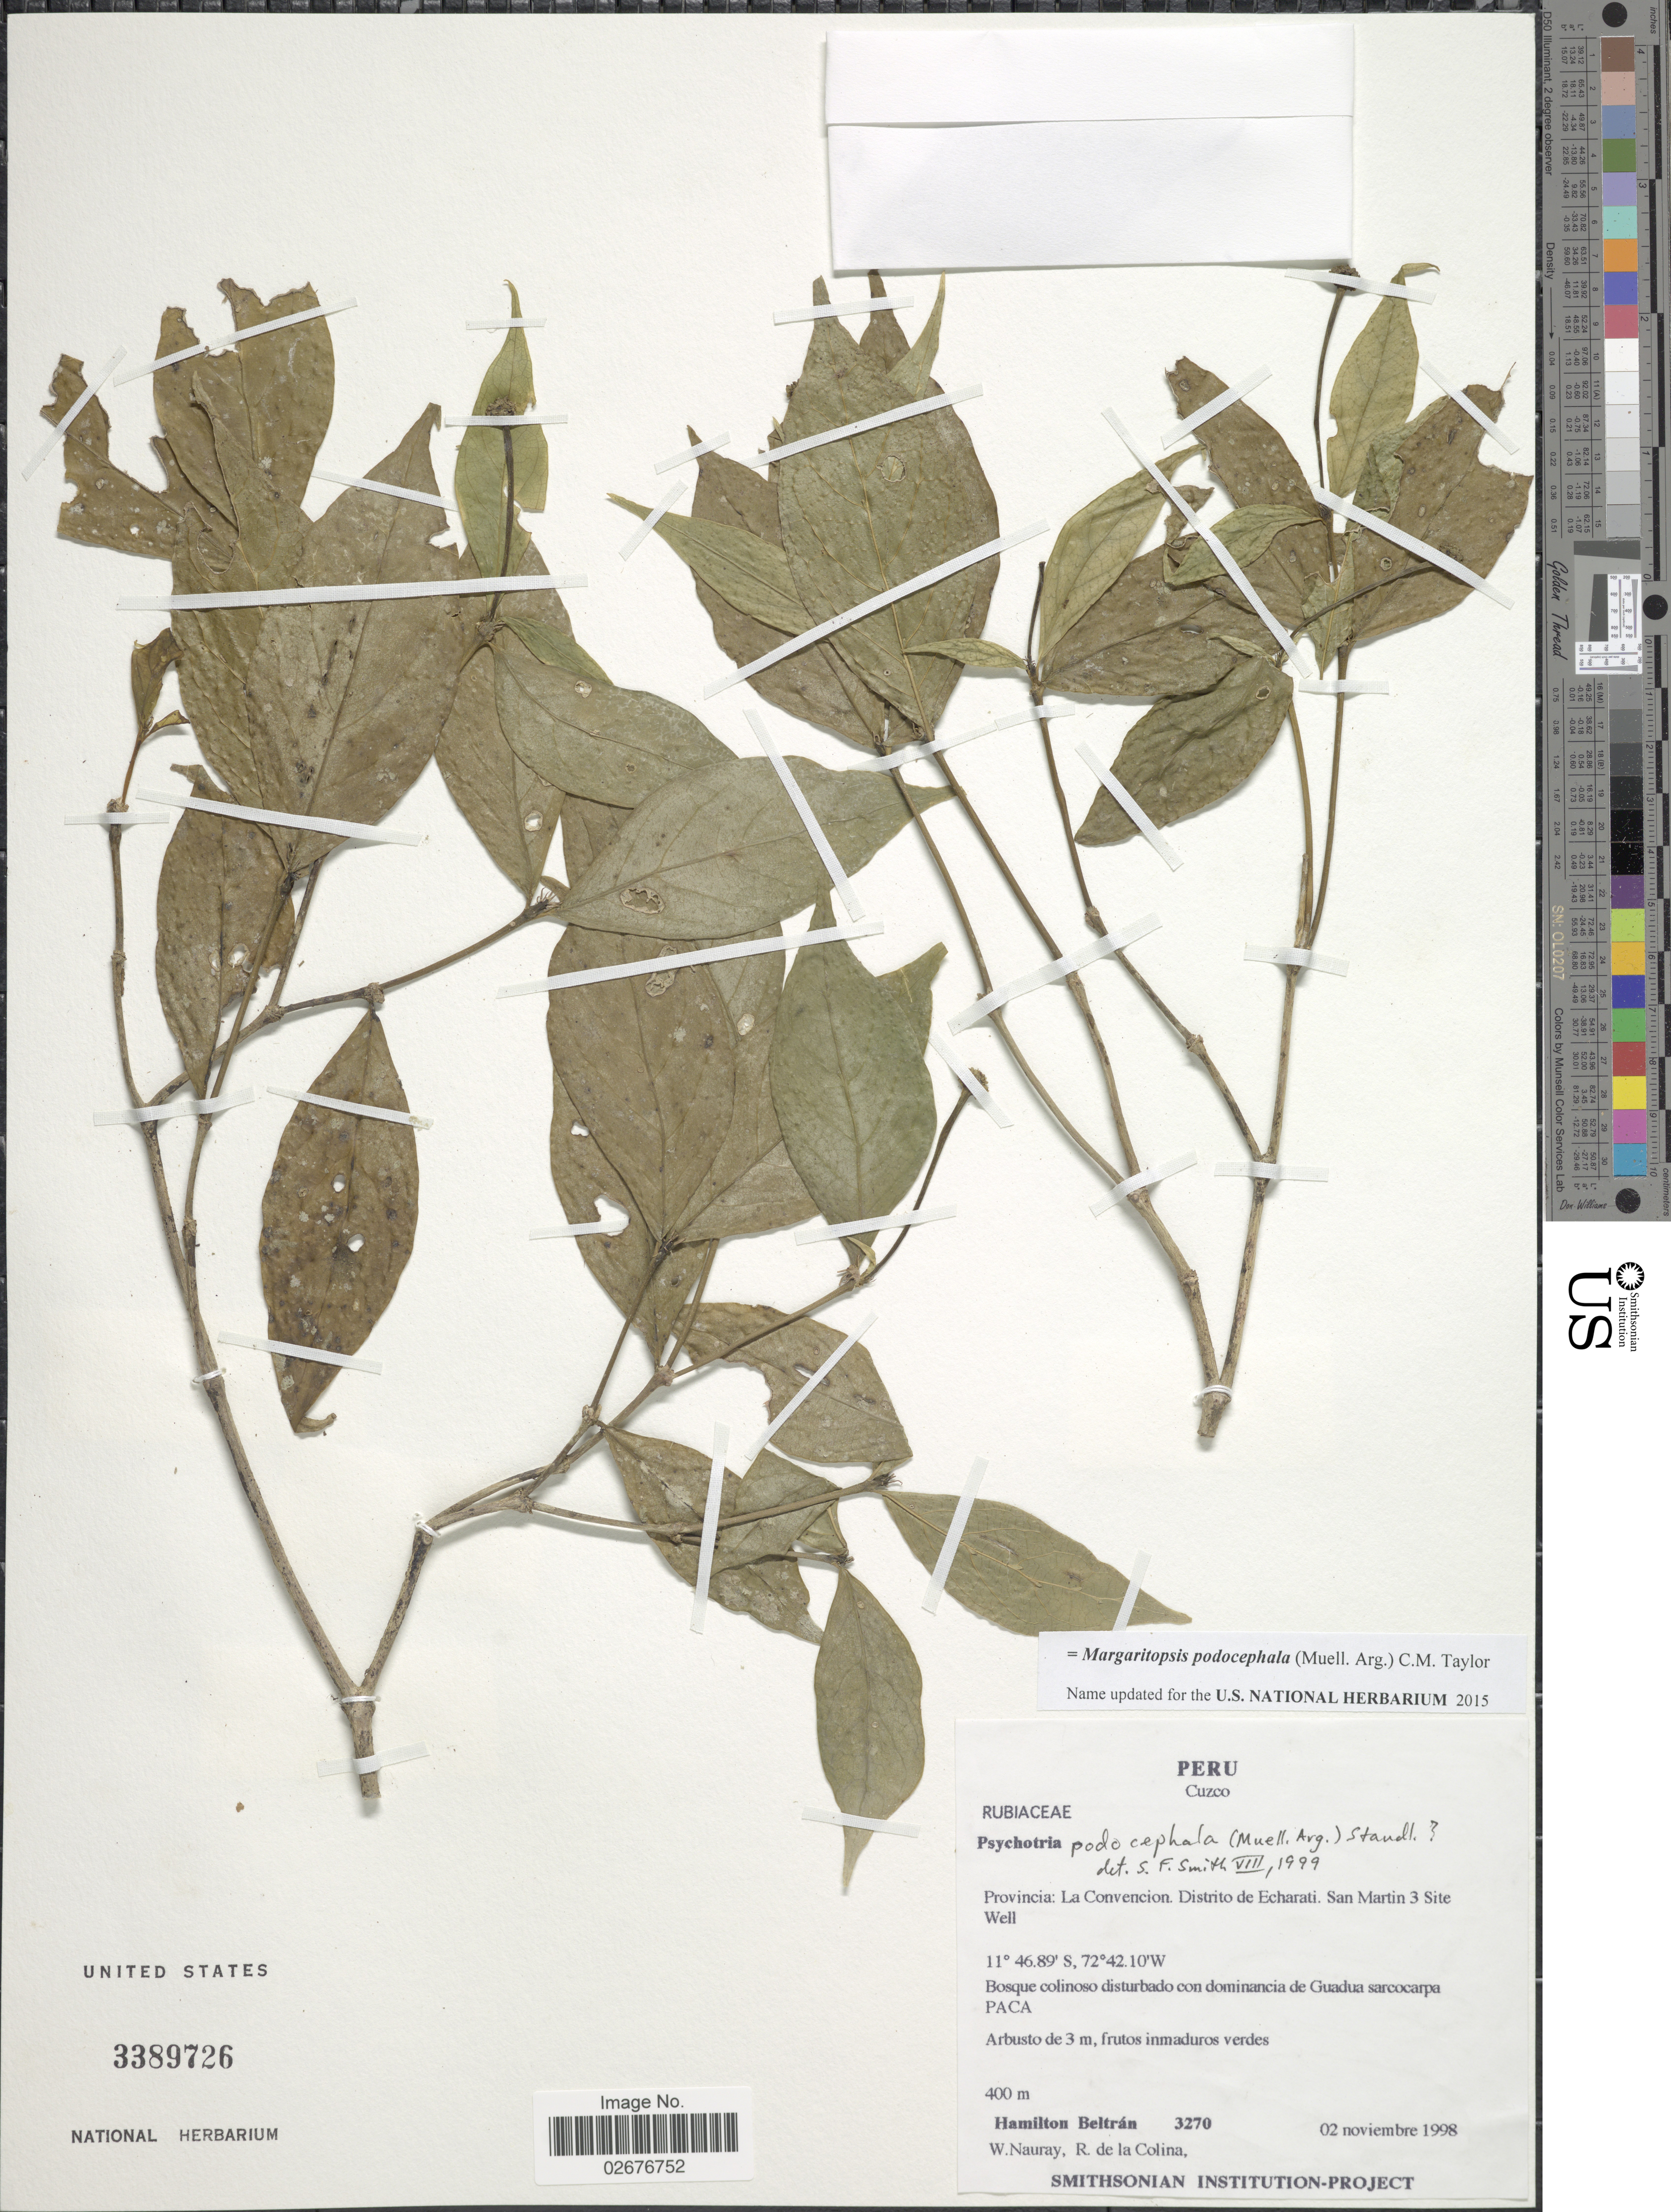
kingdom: Plantae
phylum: Tracheophyta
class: Magnoliopsida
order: Gentianales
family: Rubiaceae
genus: Margaritopsis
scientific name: Margaritopsis podocephala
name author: (Müll. Arg.) C.M. Taylor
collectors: H. Beltran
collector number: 3270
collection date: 1998-11-02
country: Peru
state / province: Cusco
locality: Cuzco, Provincia: La Convencion, Distrito de Echarati, San Martin 3 Site Well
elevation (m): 400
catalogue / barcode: US 3389726